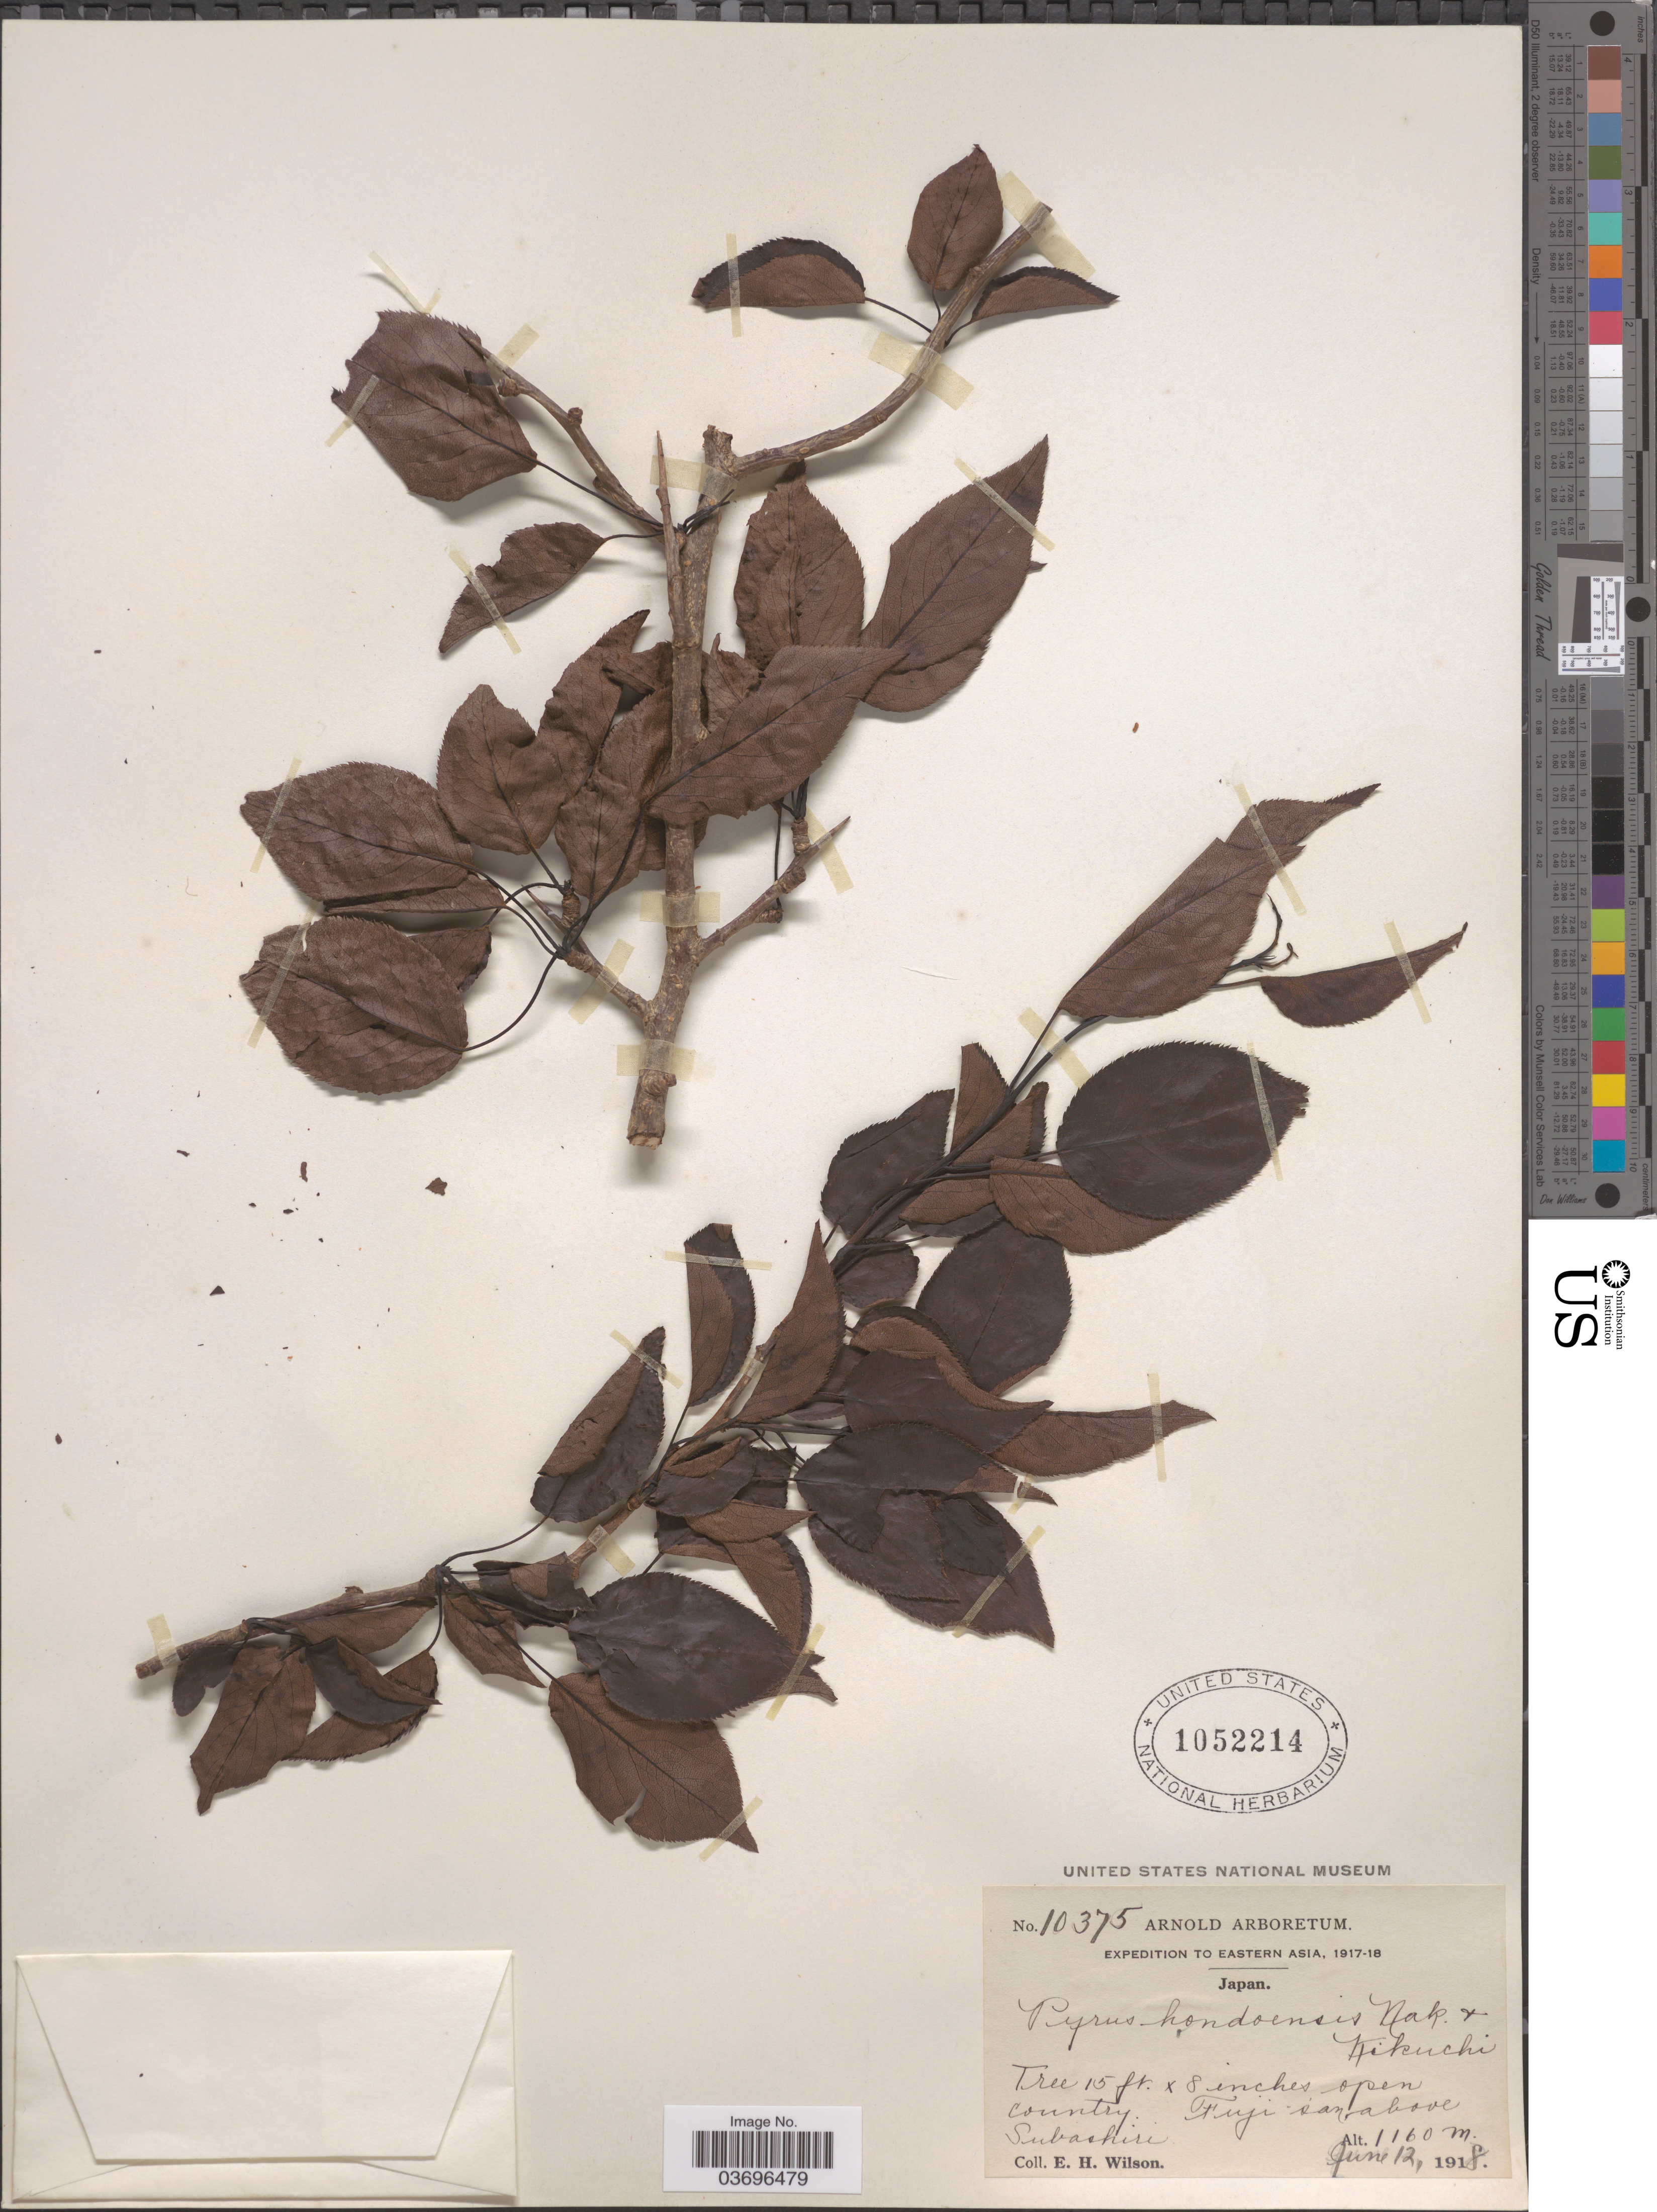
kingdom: Plantae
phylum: Tracheophyta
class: Magnoliopsida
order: Rosales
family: Rosaceae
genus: Pyrus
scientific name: Pyrus hondoensis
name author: Nakai & Kikuchi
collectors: E. Wilson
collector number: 10375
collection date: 1918-06-12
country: Japan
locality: Fuji-san above Subashiri.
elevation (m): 1160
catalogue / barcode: US 1052214